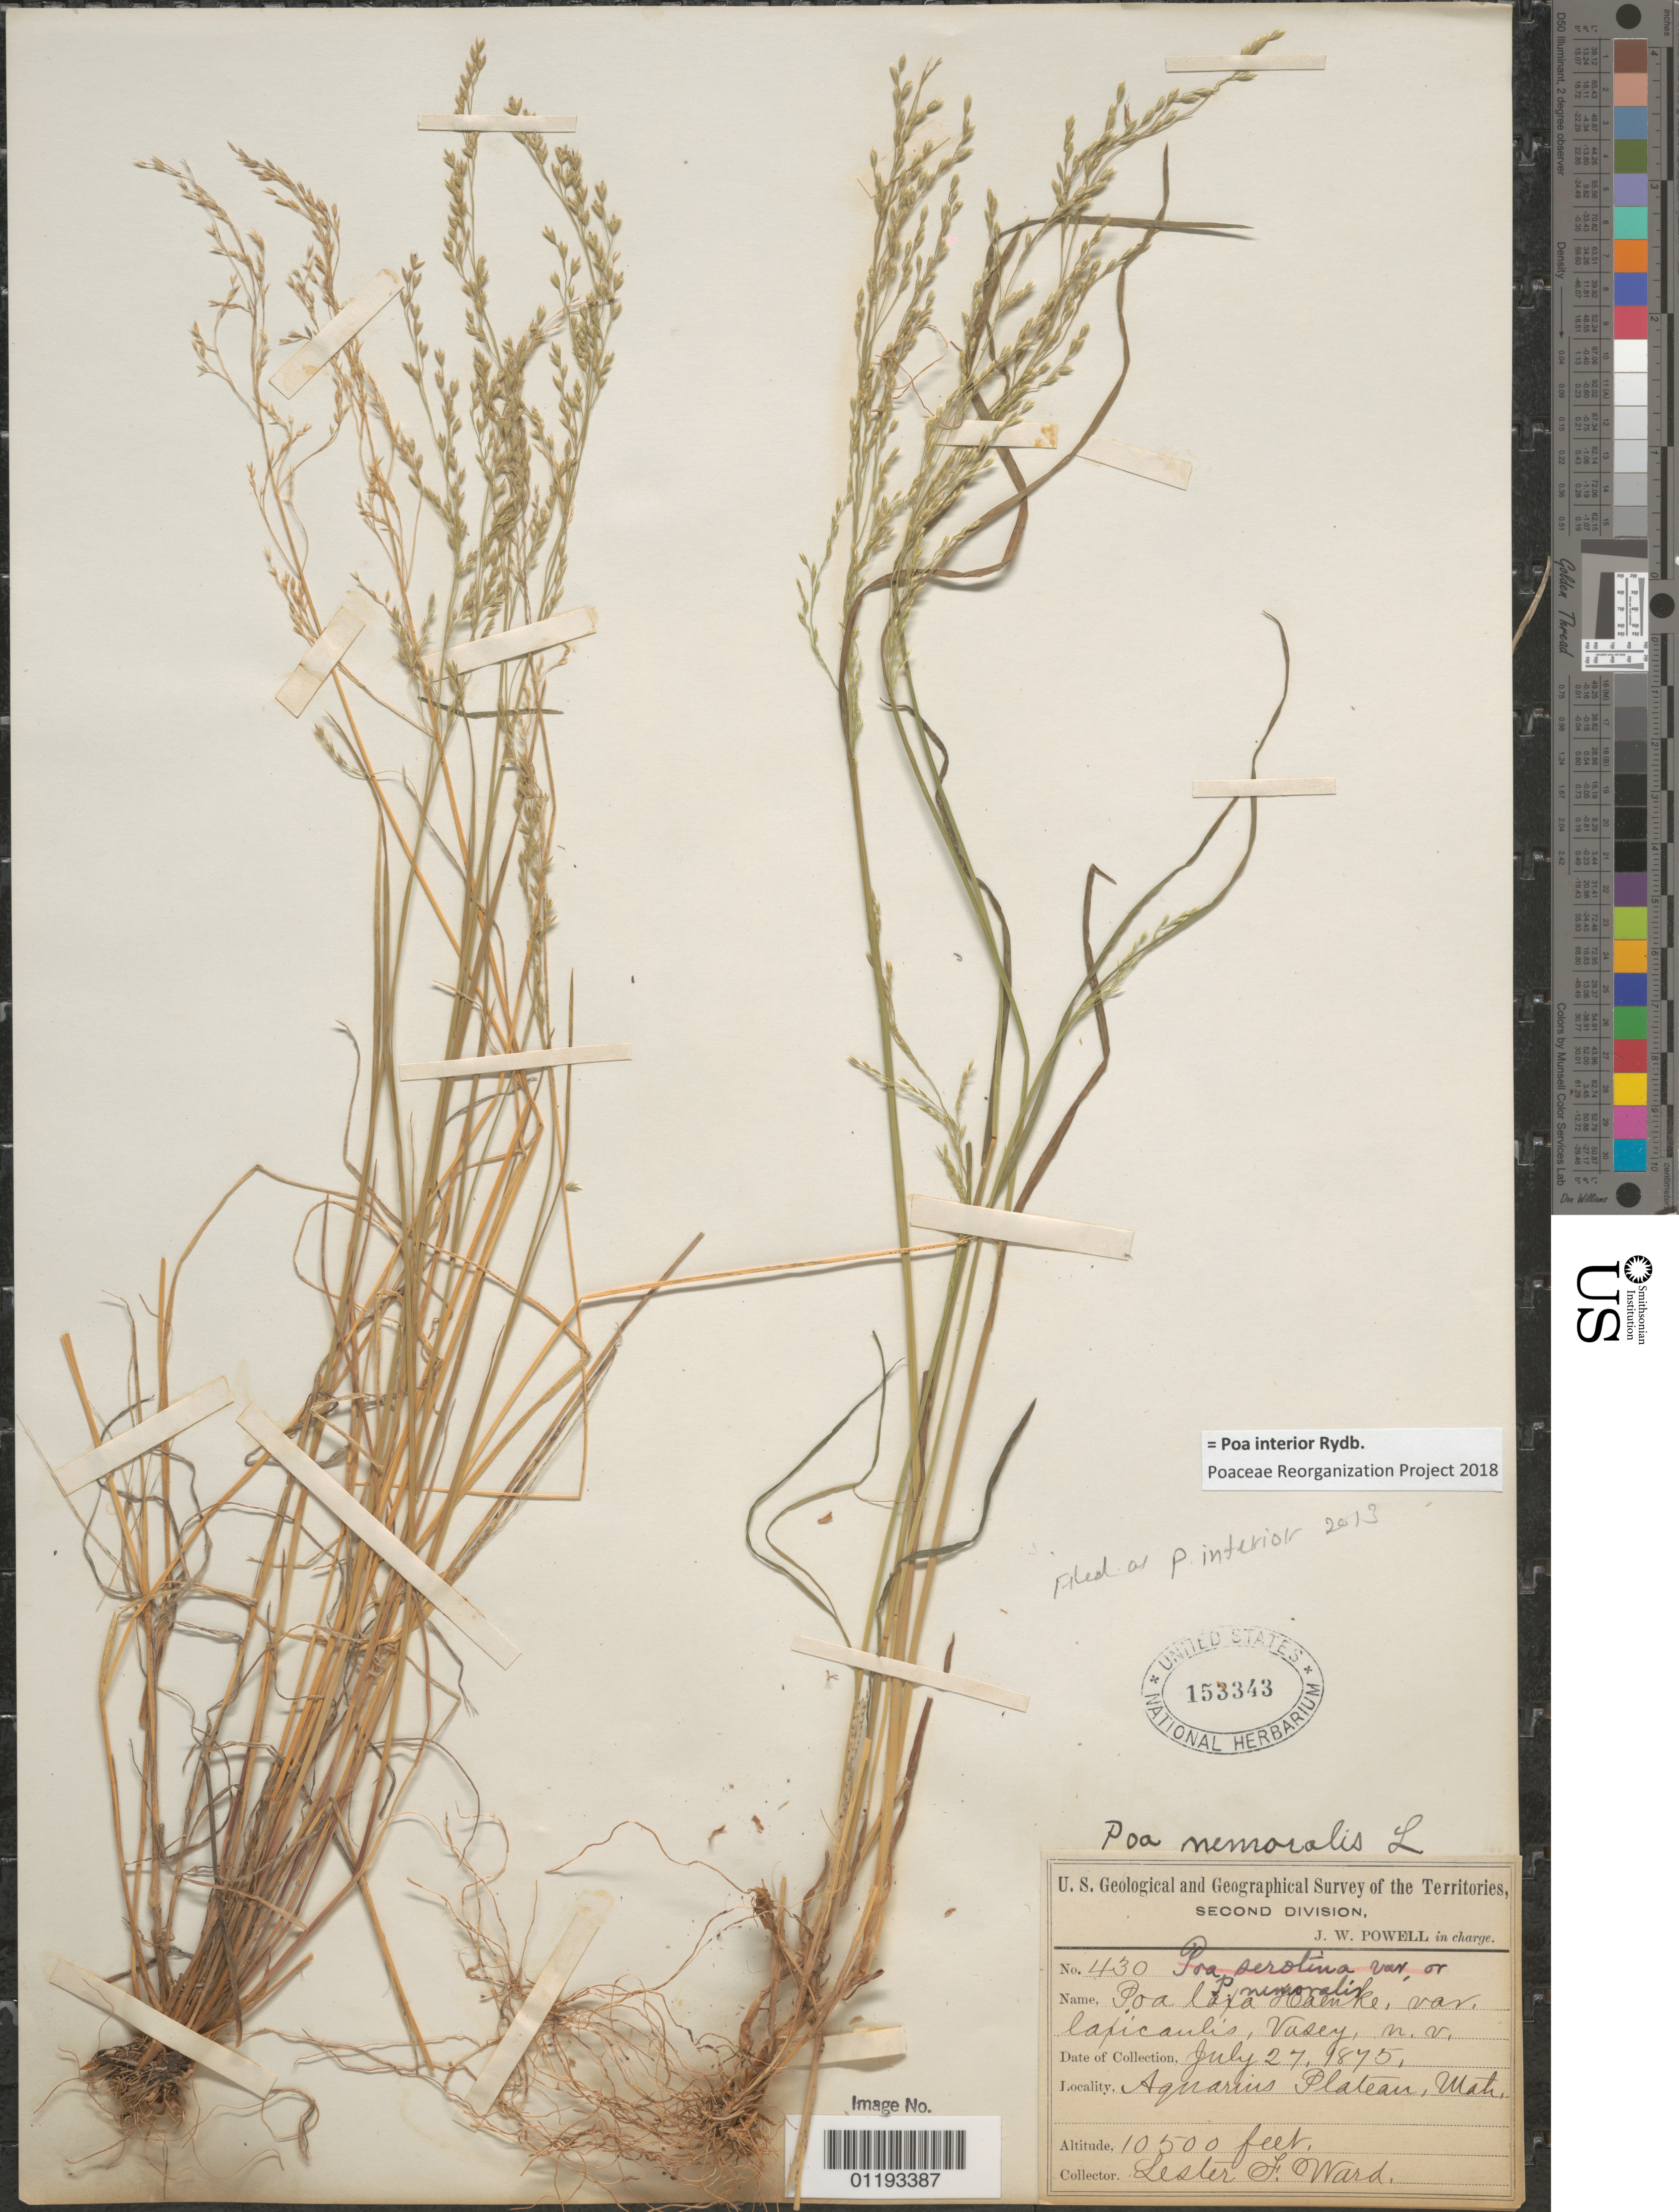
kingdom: Plantae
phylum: Tracheophyta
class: Liliopsida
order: Poales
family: Poaceae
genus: Poa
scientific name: Poa interior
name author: Rydb.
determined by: Poaceae Reorganization Project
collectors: L. F. Ward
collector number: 430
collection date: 1875-07-27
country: United States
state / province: Utah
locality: Aquarius Plateau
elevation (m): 3048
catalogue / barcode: US 153343